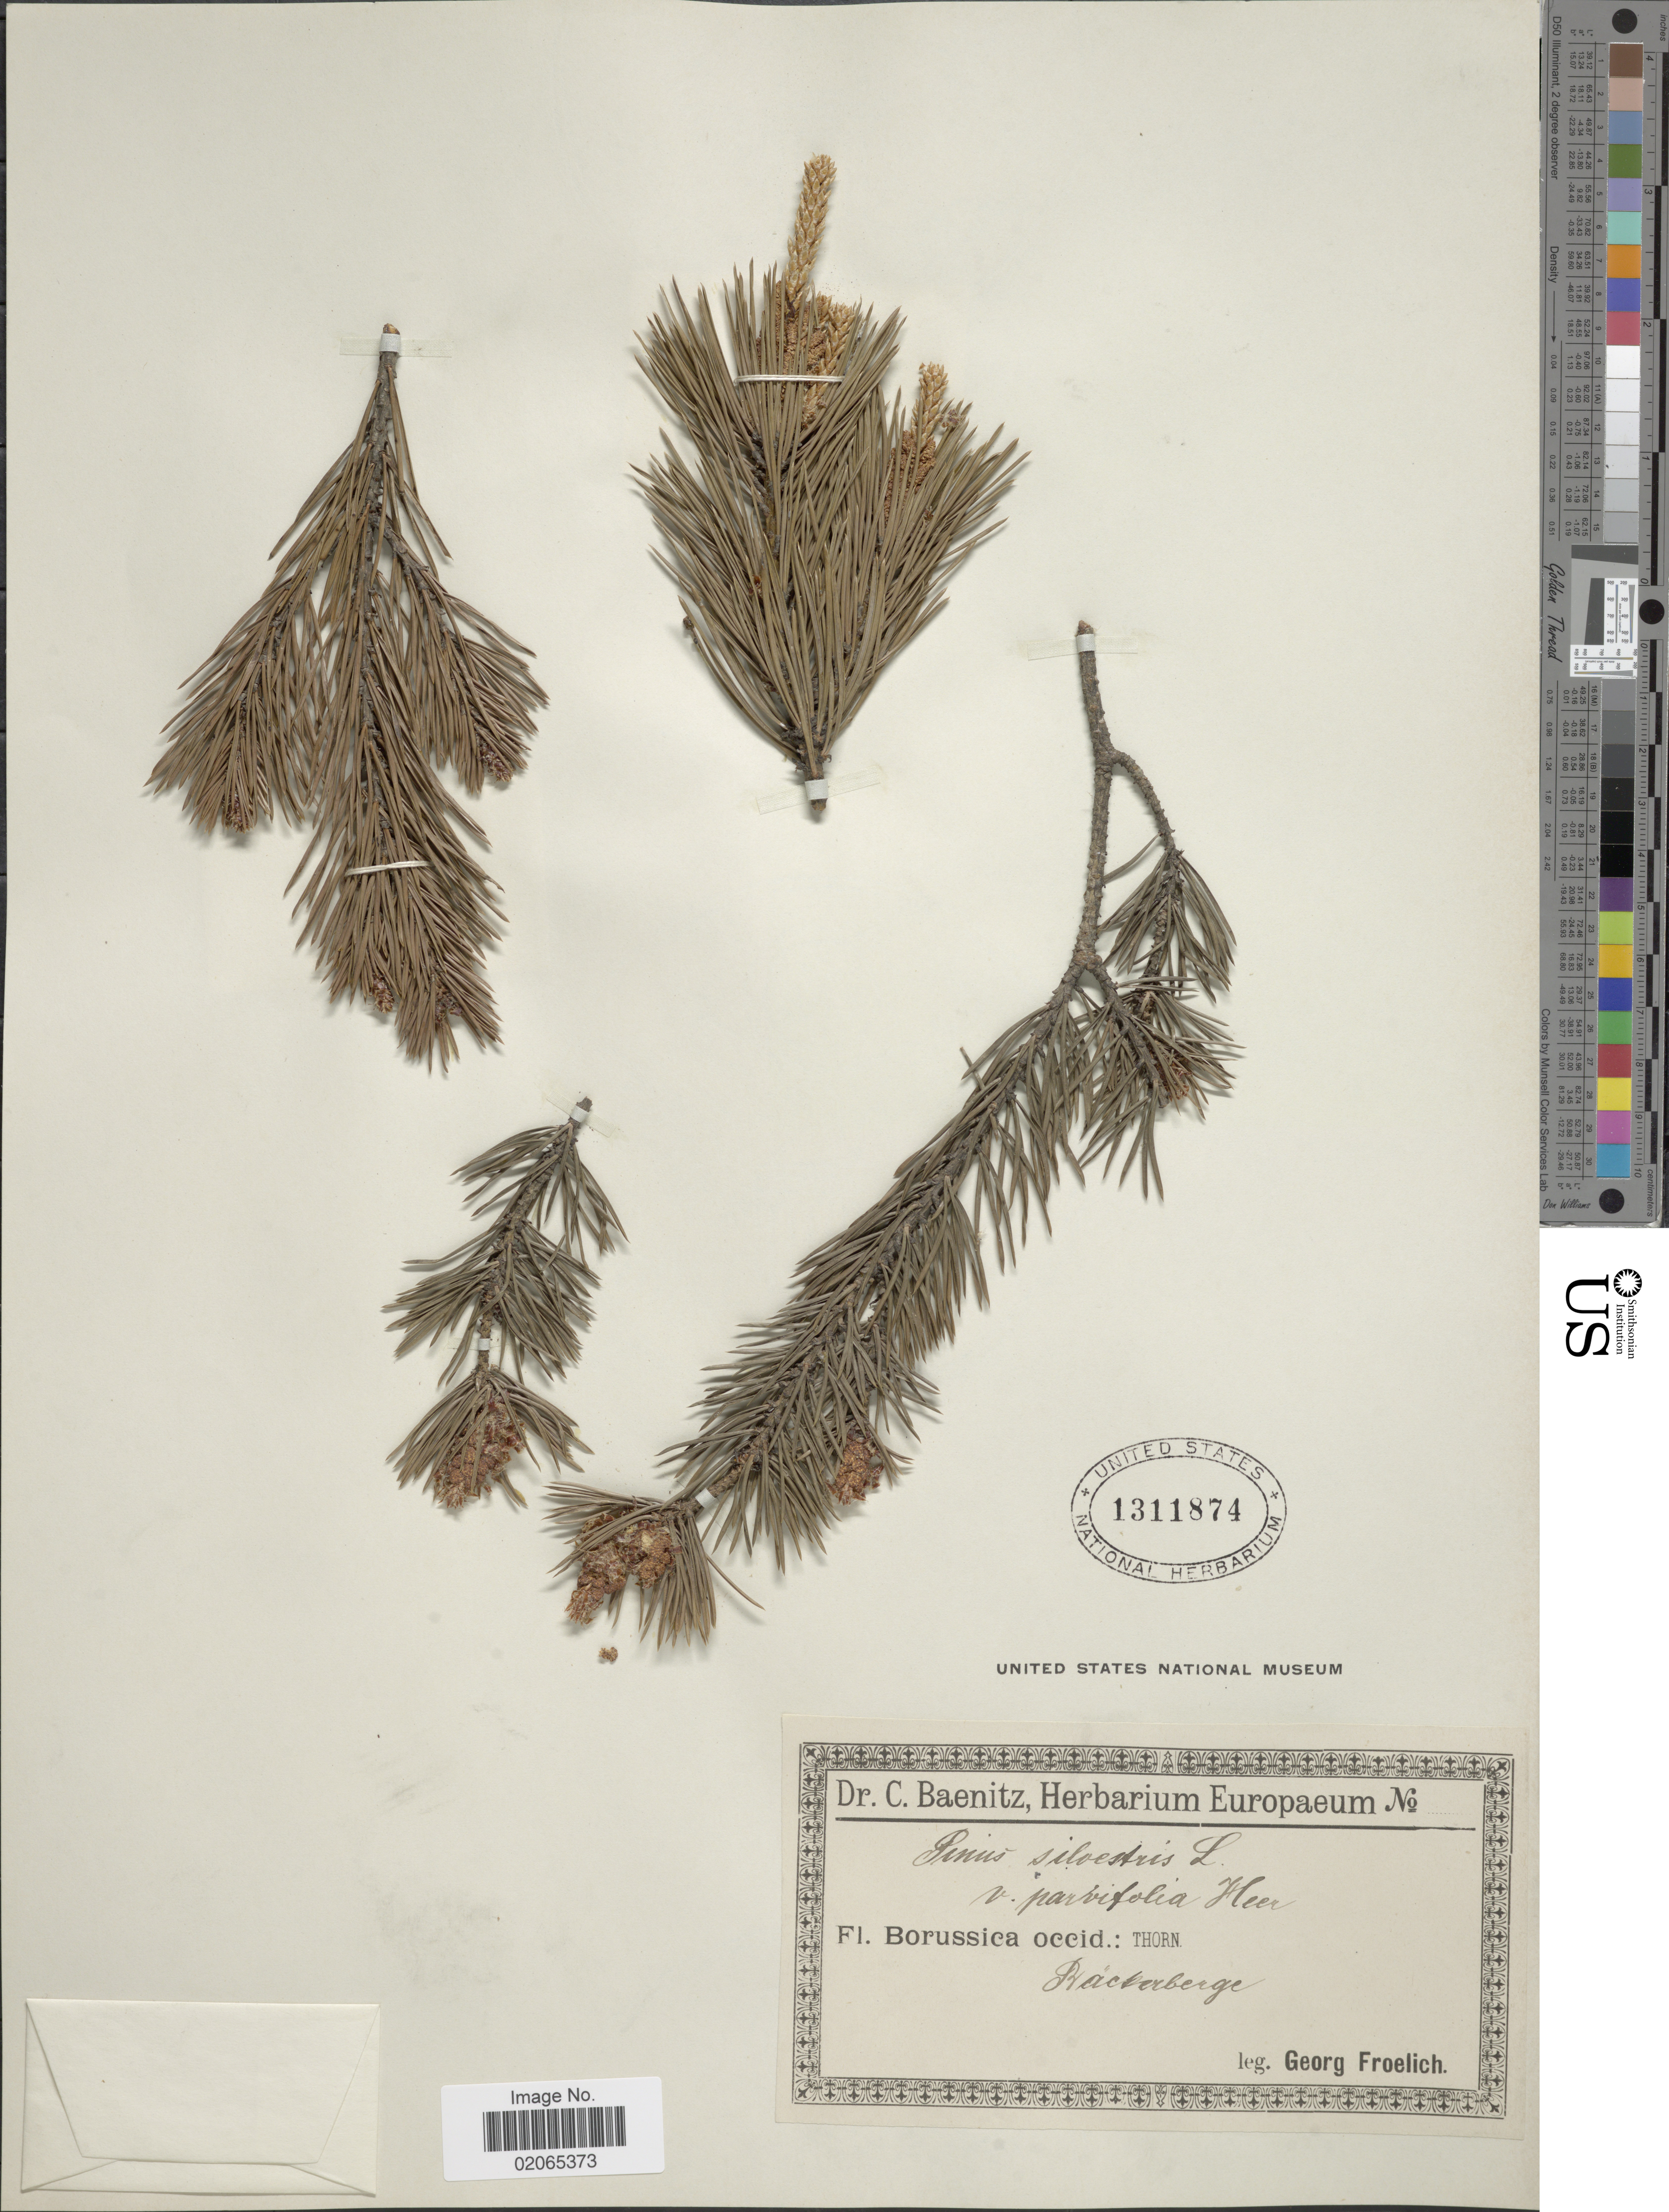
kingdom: Plantae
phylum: Tracheophyta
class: Pinopsida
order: Pinales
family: Pinaceae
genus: Pinus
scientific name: Pinus sylvestris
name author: L.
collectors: G. Froelich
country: Austria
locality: Borussica occid.: Thorn. Backerberge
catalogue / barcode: US 1311874